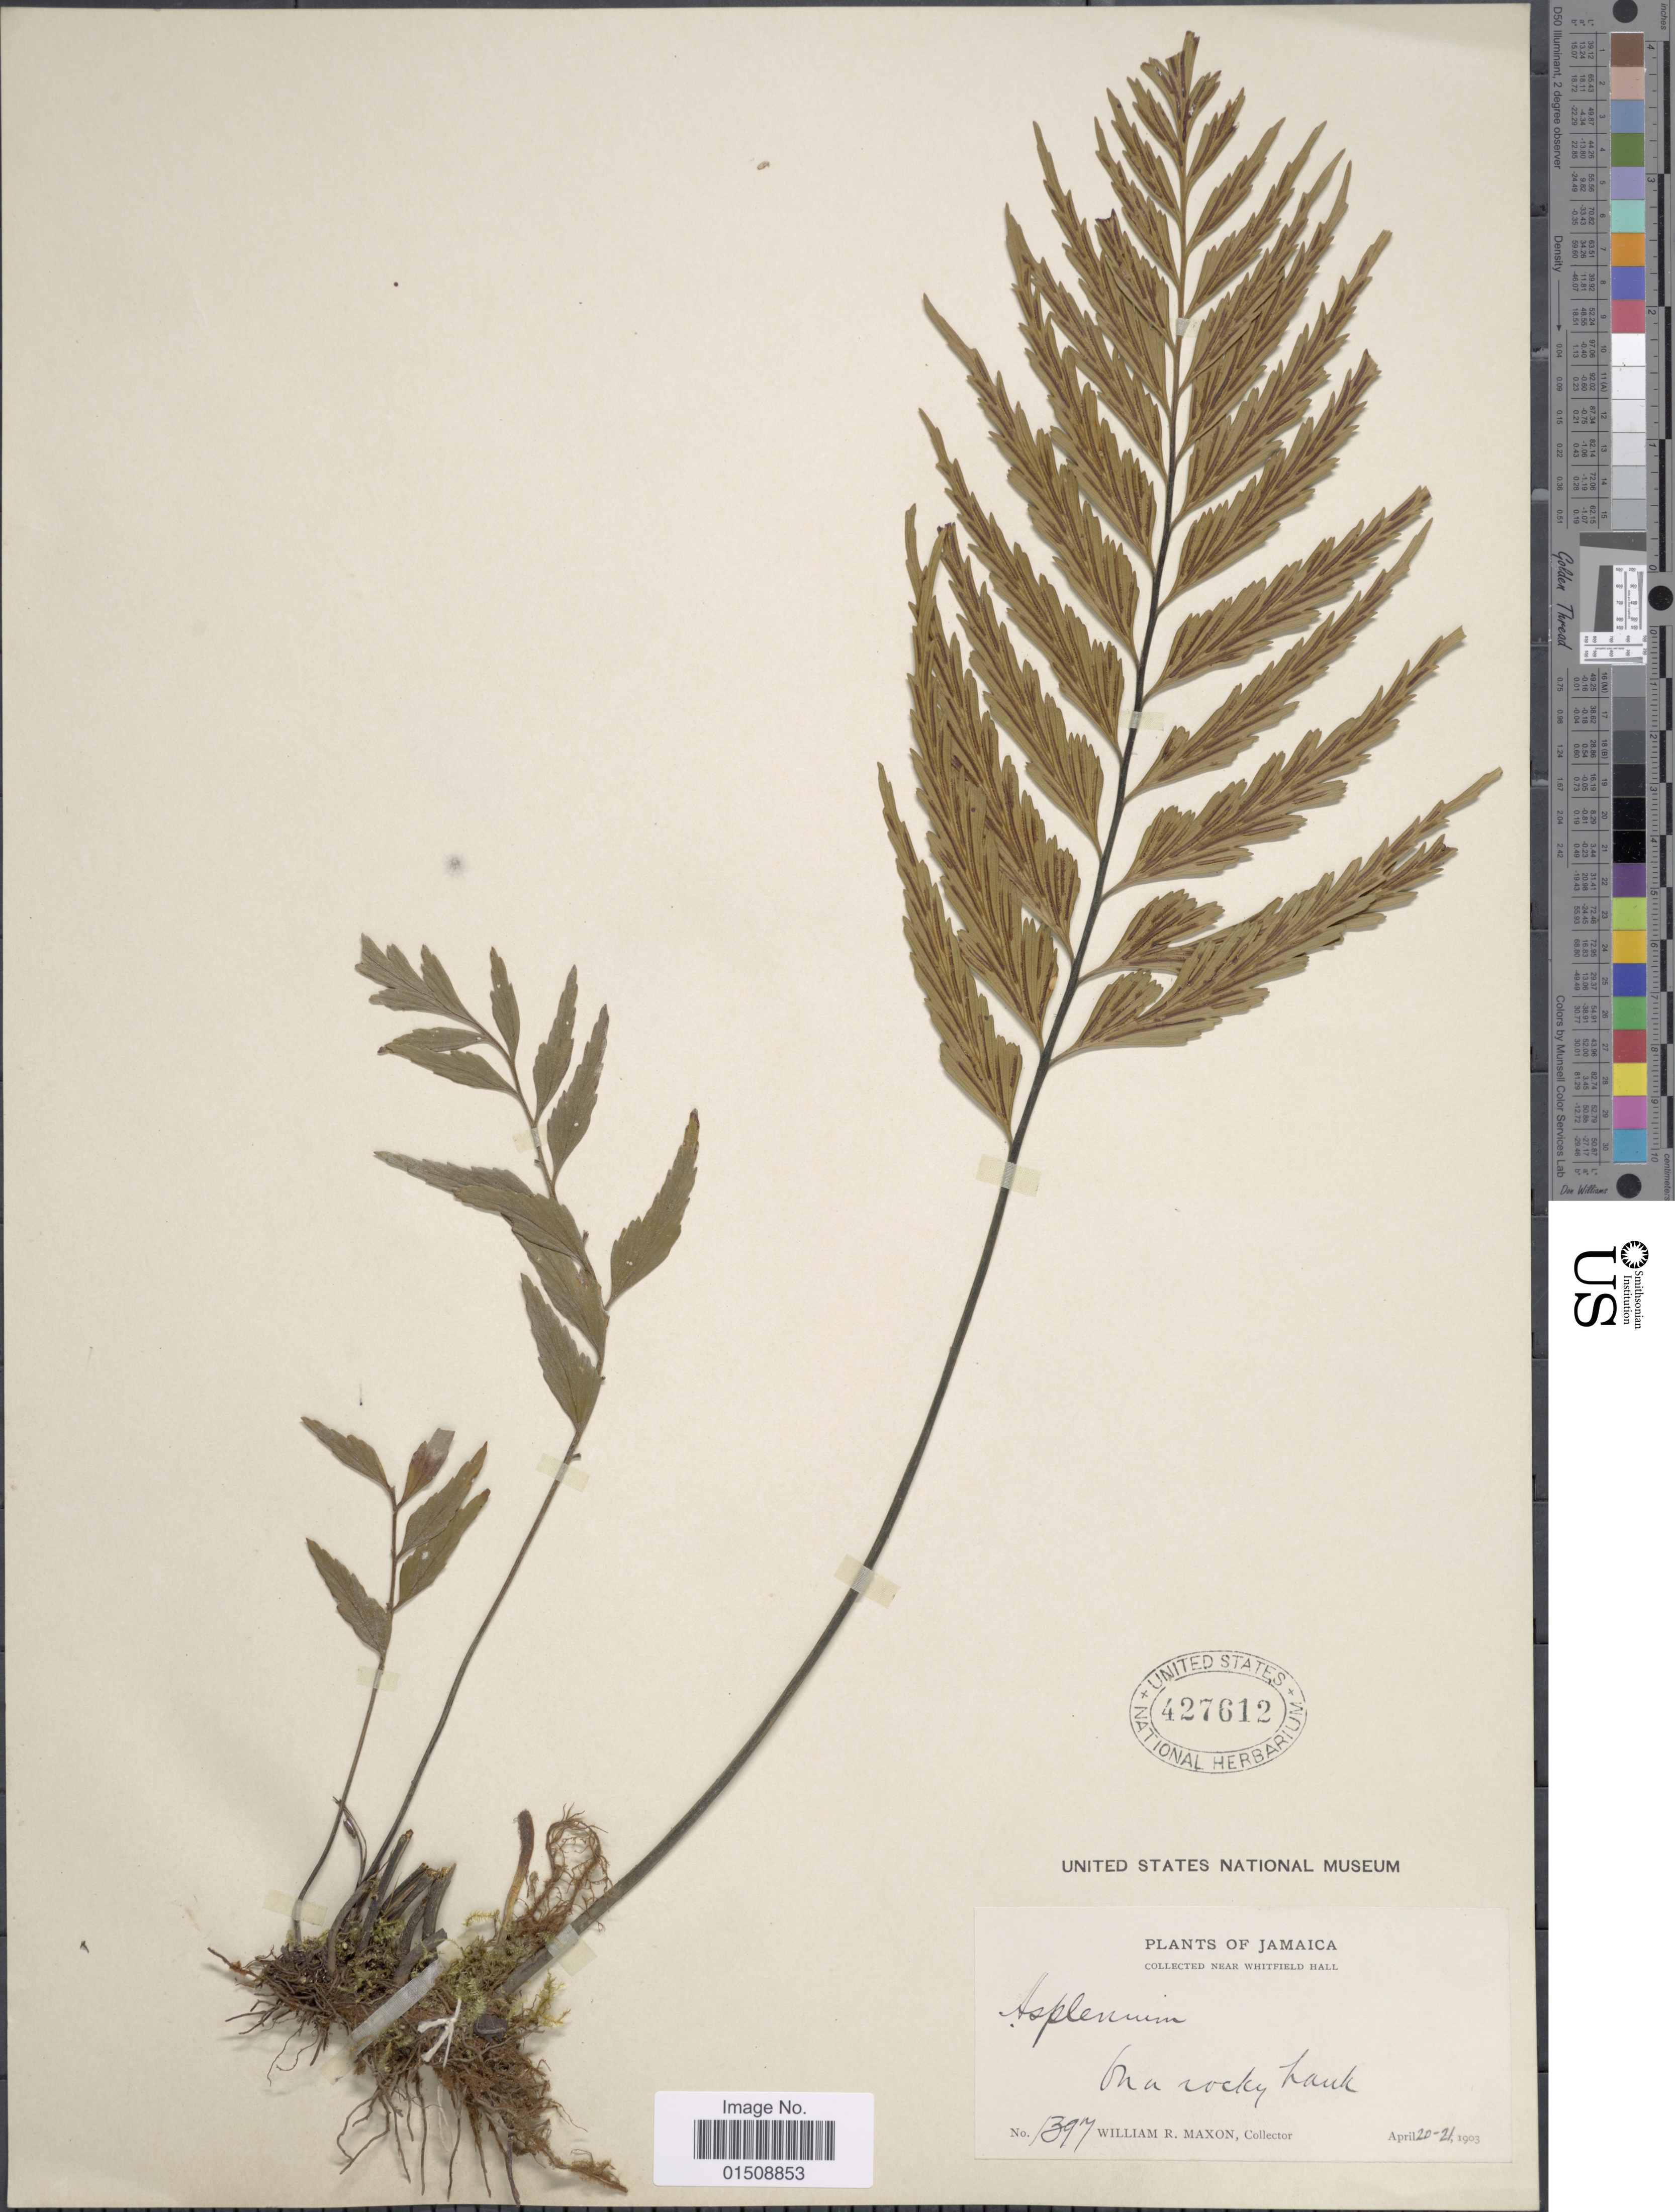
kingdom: Plantae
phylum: Tracheophyta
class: Polypodiopsida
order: Polypodiales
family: Aspleniaceae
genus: Asplenium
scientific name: Asplenium erosum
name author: L.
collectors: W. R. Maxon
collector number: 1397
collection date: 1903-04-20/1903-04-21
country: Jamaica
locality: Near Whitfield Hall, on rocky bank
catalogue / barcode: US 427612